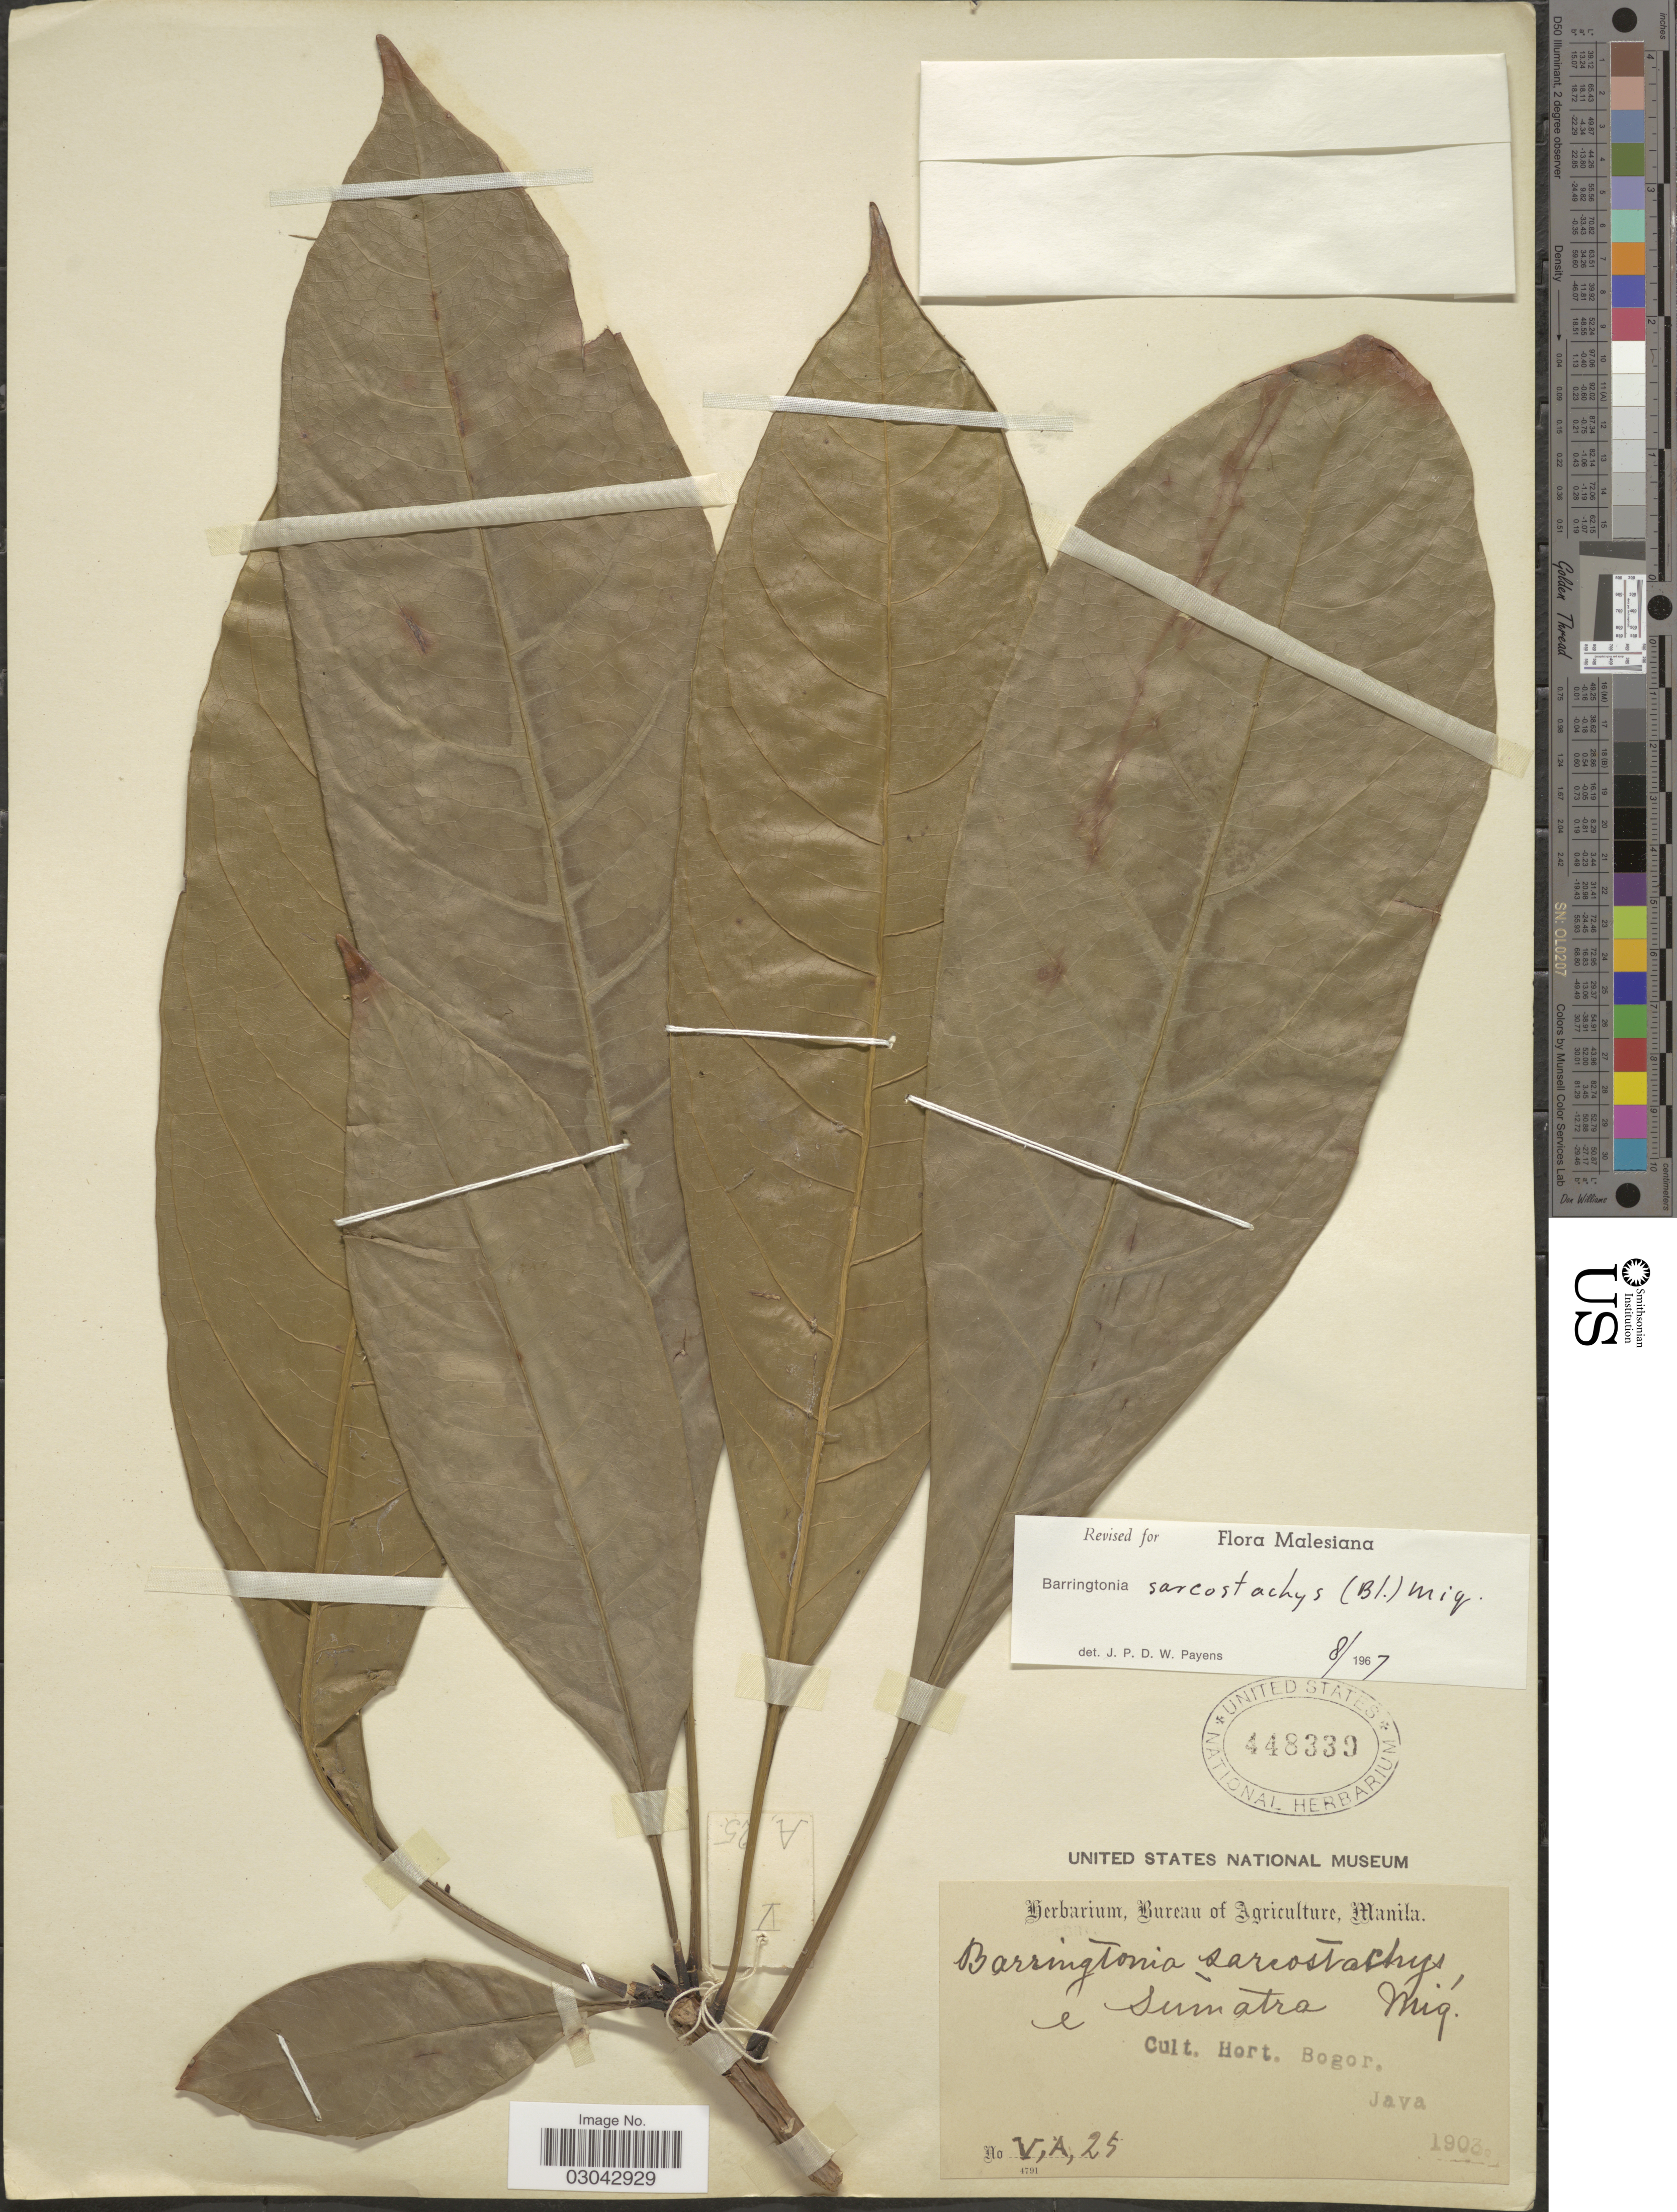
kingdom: Plantae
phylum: Tracheophyta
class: Magnoliopsida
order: Ericales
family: Lecythidaceae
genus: Barringtonia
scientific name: Barringtonia sarcostachys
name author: (Blume) Miq.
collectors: Ex herb. Bureau of Agriculture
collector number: V,A,25?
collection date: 1903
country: Indonesia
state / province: Java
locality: Cult. Hort. Bogor.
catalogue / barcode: US 448339